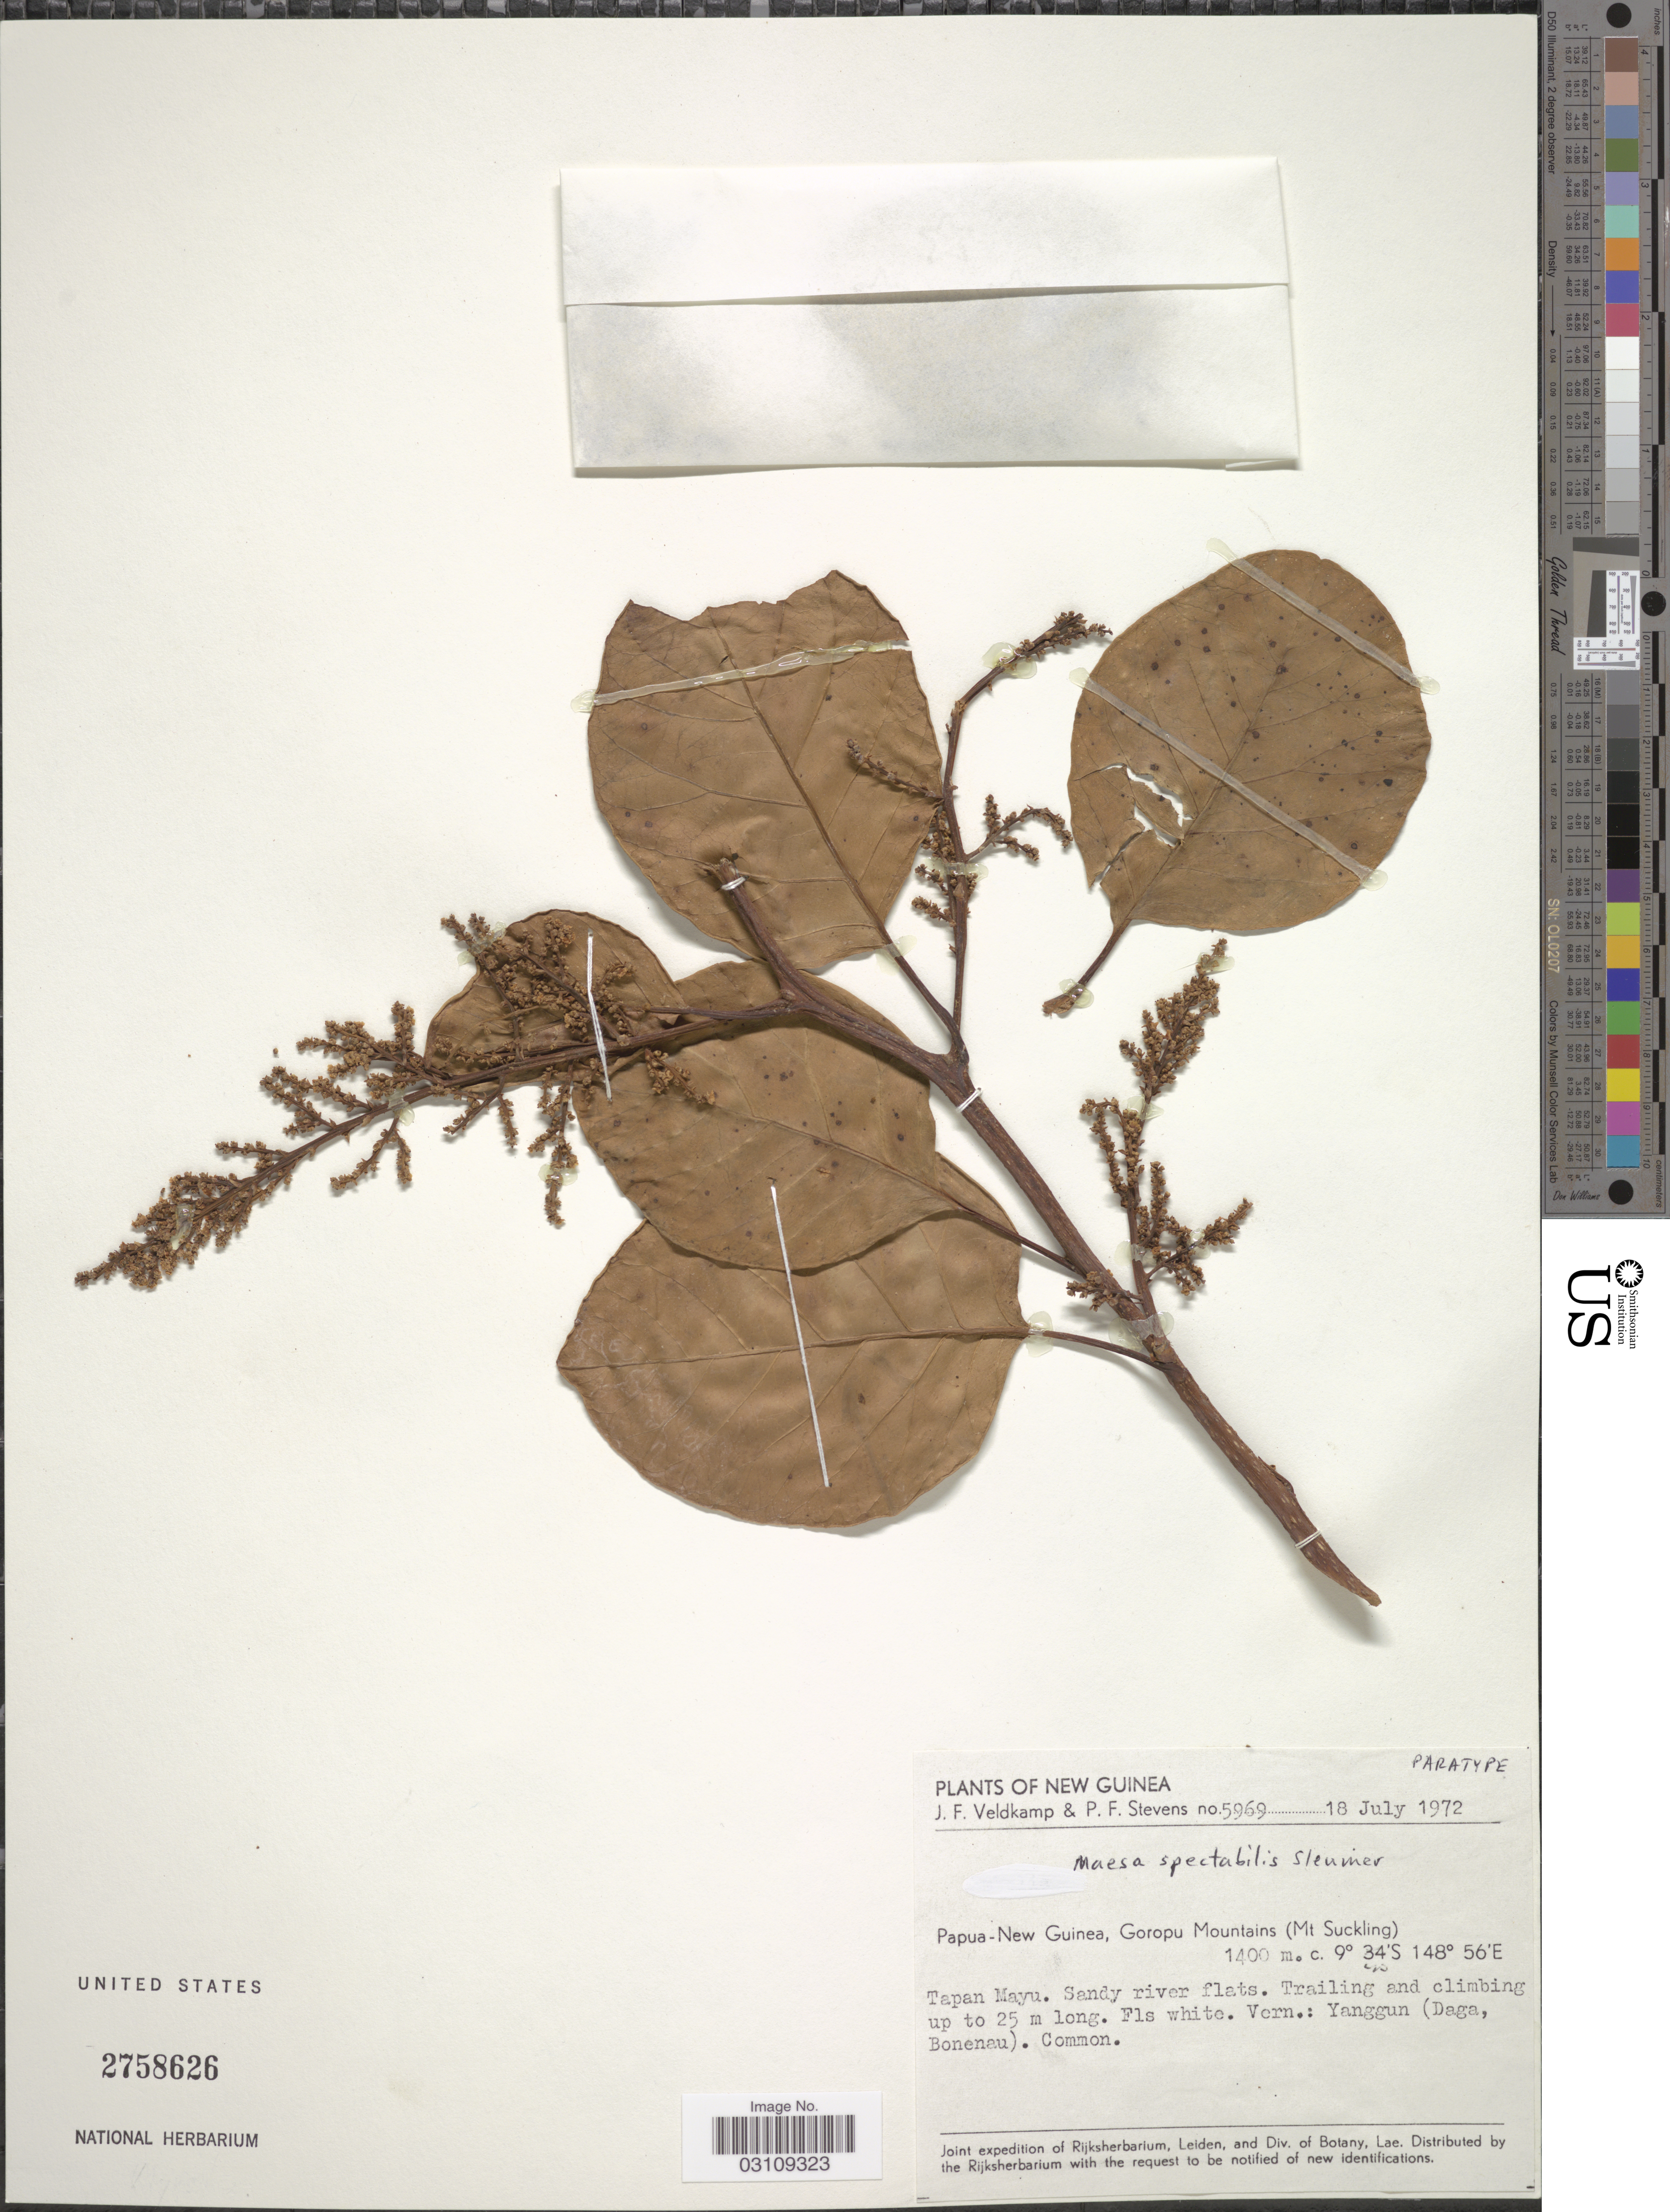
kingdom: Plantae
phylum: Tracheophyta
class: Magnoliopsida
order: Ericales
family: Primulaceae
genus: Maesa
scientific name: Maesa spectabilis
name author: Sleumer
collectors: J. F. Veldkamp & P. F. Stevens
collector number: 5969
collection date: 1972-07-18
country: Papua New Guinea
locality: New Guinea. Goropu Mountains (Mt Suckling). Tapan Mayu.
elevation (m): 1400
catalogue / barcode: US 2758626